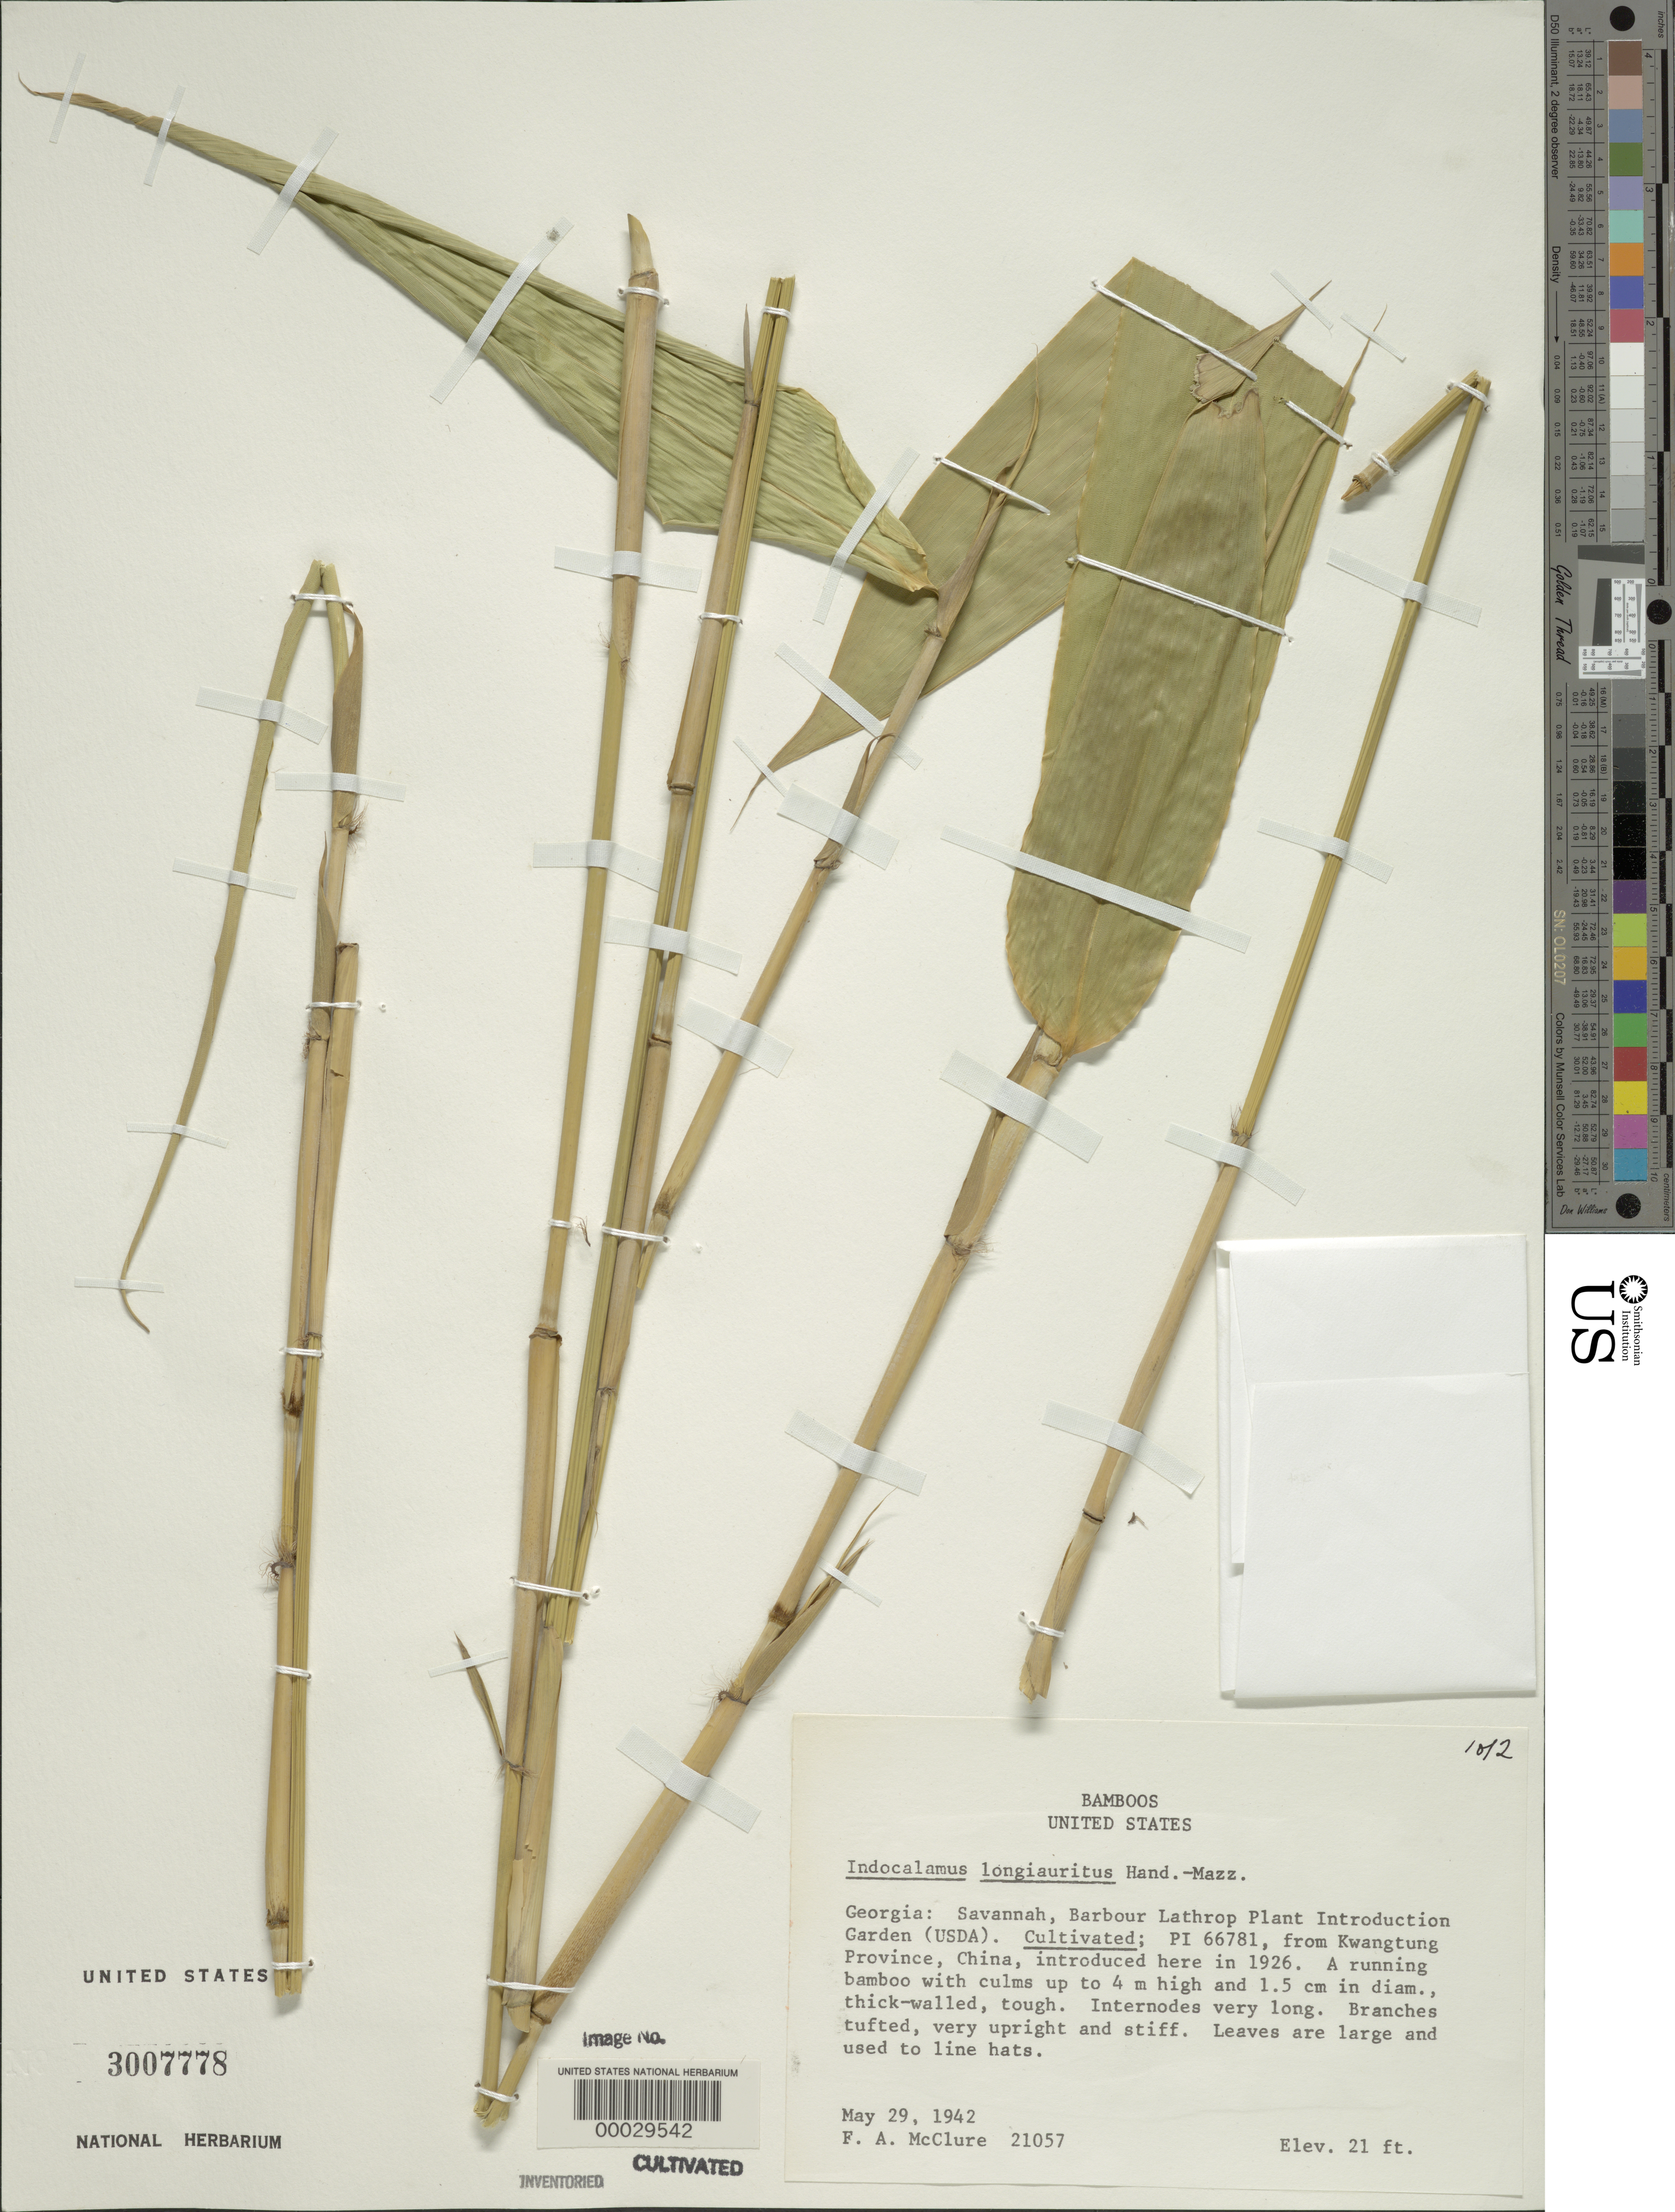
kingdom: Plantae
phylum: Tracheophyta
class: Liliopsida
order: Poales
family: Poaceae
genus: Indocalamus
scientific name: Indocalamus longiauritus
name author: Hand.-Mazz.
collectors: F. A. McClure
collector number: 21057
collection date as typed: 29 May 1942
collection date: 1942-05-29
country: United States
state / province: Georgia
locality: Barbour lathrop plant introduction garden (usda), savannah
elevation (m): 6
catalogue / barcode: US 3007778